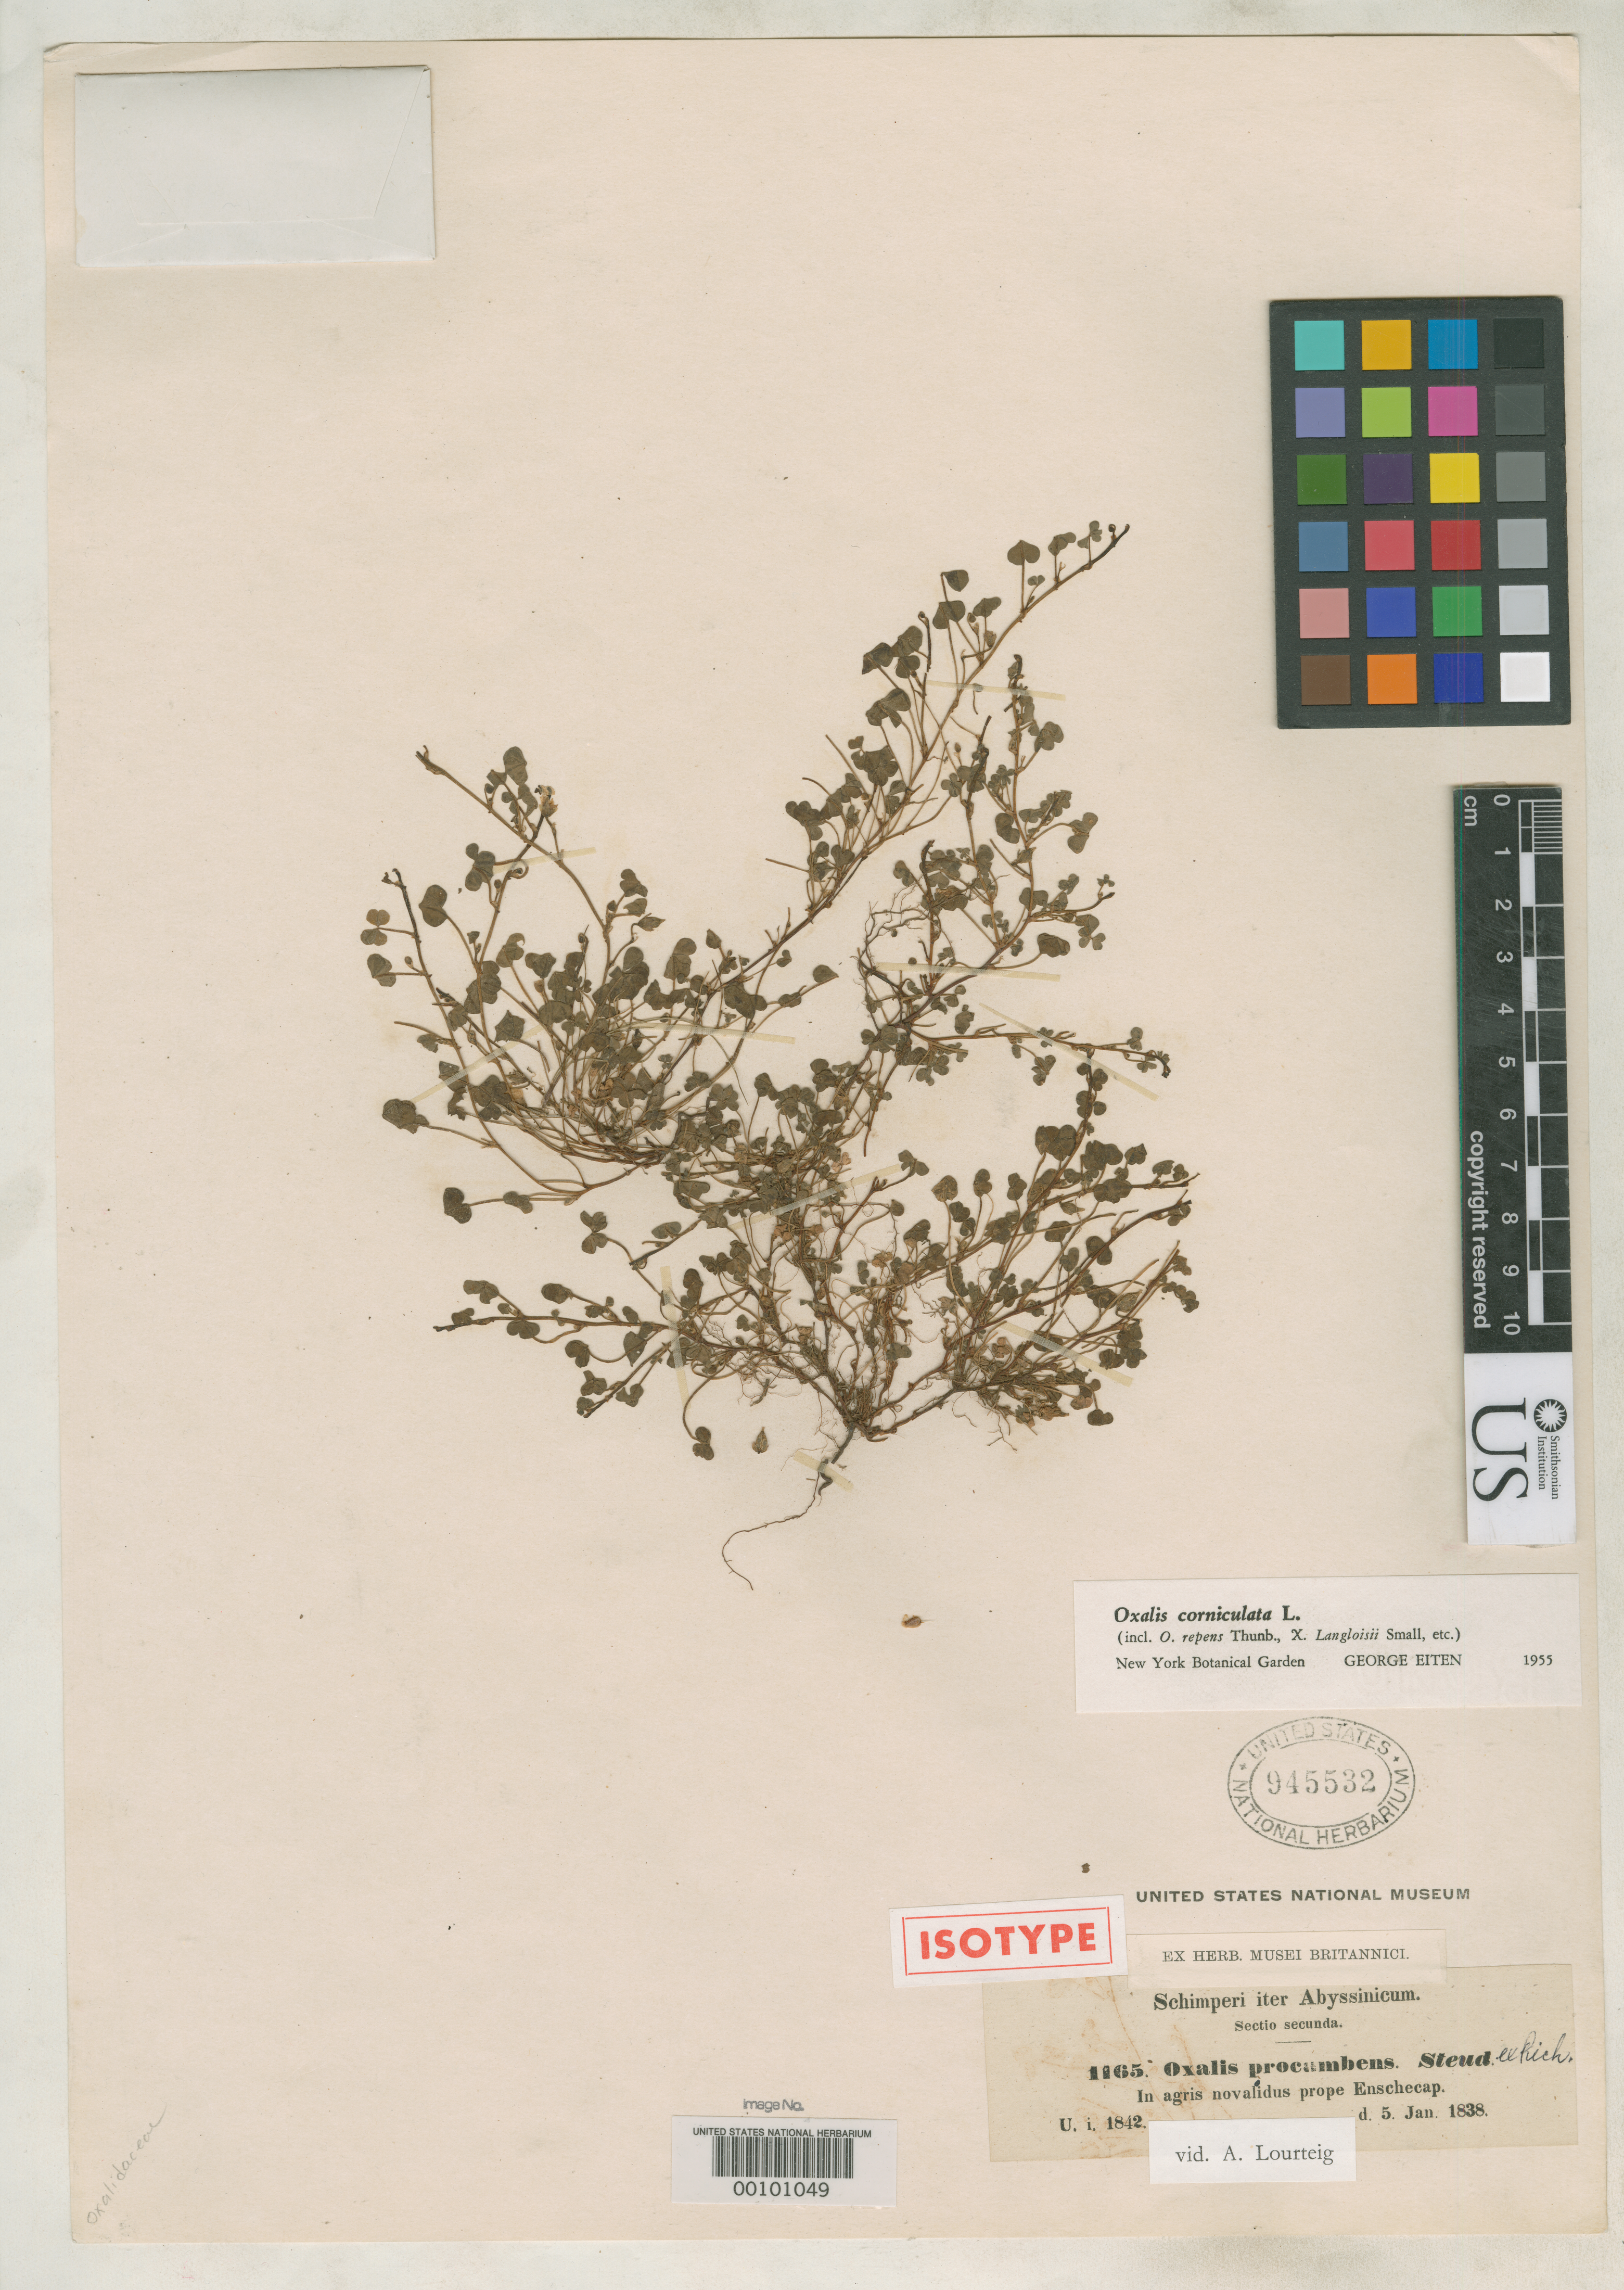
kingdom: Plantae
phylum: Tracheophyta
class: Magnoliopsida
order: Oxalidales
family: Oxalidaceae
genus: Oxalis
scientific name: Oxalis procumbens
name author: Steud. ex A. Rich.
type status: Isotype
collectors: G. W. Schimper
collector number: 1165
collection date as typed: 05 Jan 1838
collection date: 1838-01-05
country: Ethiopia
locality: Near Entchetkab.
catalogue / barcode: US 945532